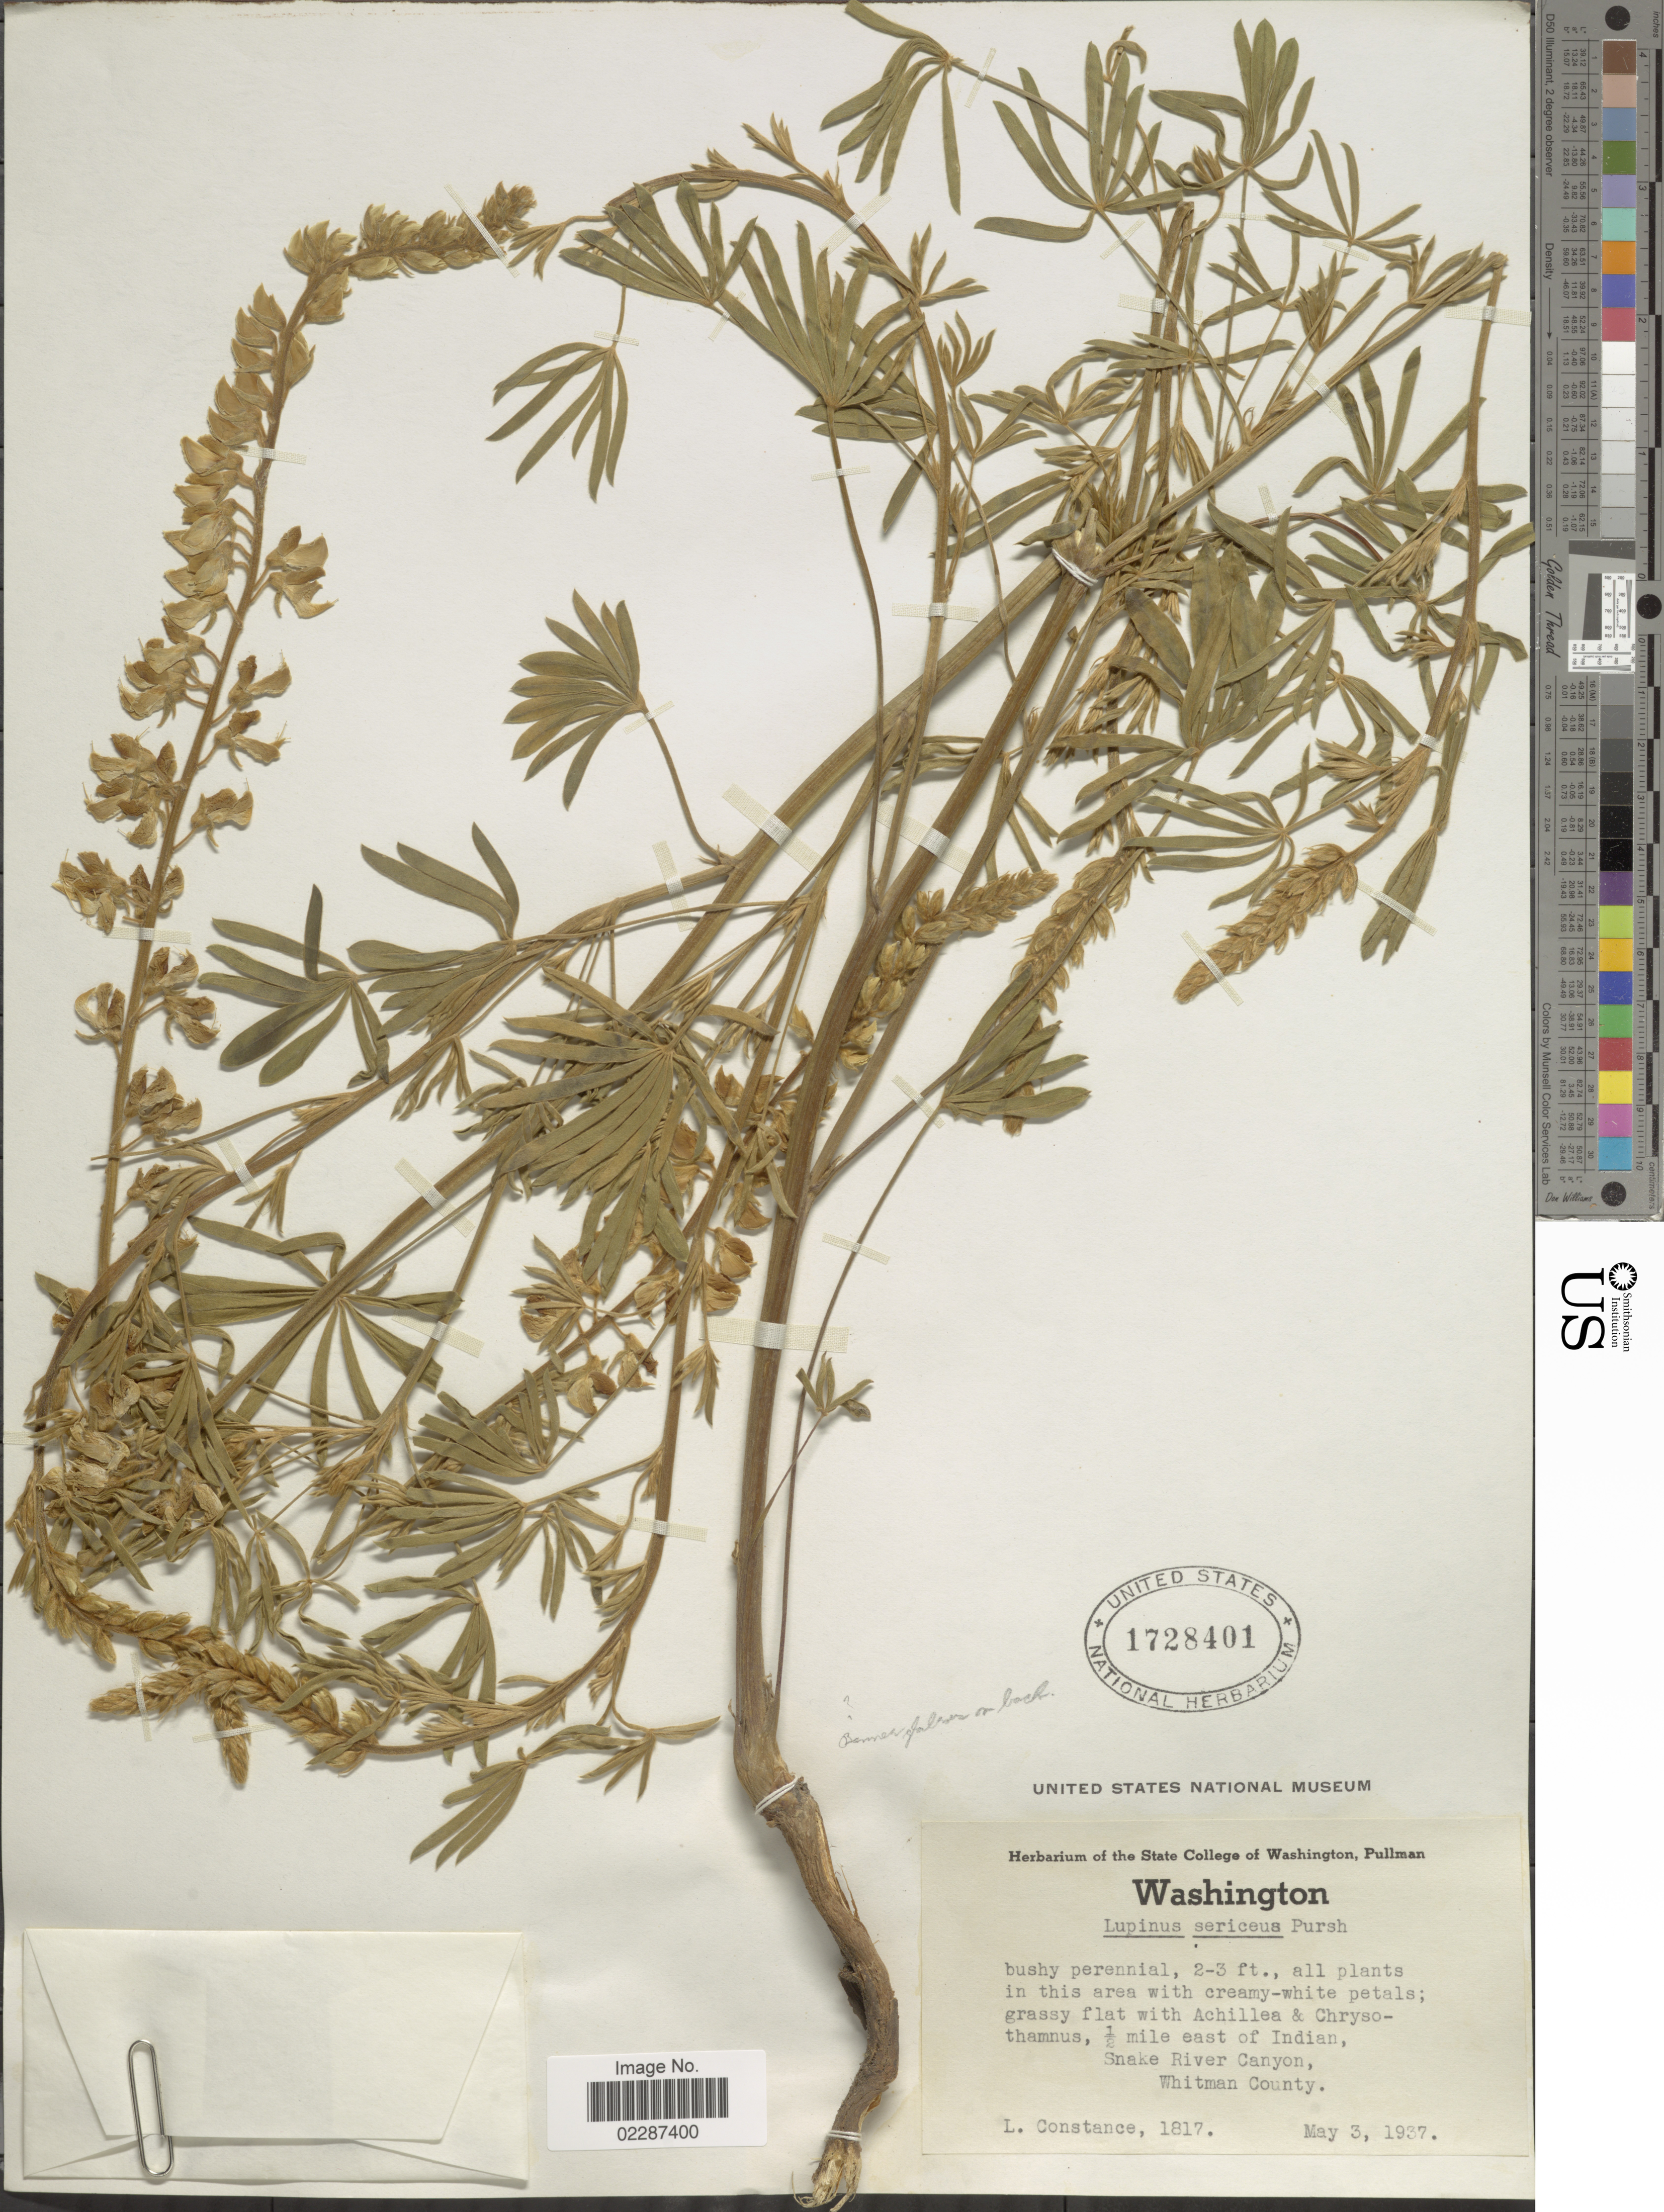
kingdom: Plantae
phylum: Tracheophyta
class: Magnoliopsida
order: Fabales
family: Fabaceae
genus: Lupinus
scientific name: Lupinus sericeus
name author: Pursh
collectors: L. Constance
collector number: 1817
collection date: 1937-05-03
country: United States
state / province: Washington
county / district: Whitman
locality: ½ mile east of Indian, Sanke River Canyon, Whitman County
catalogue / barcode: US 1728401